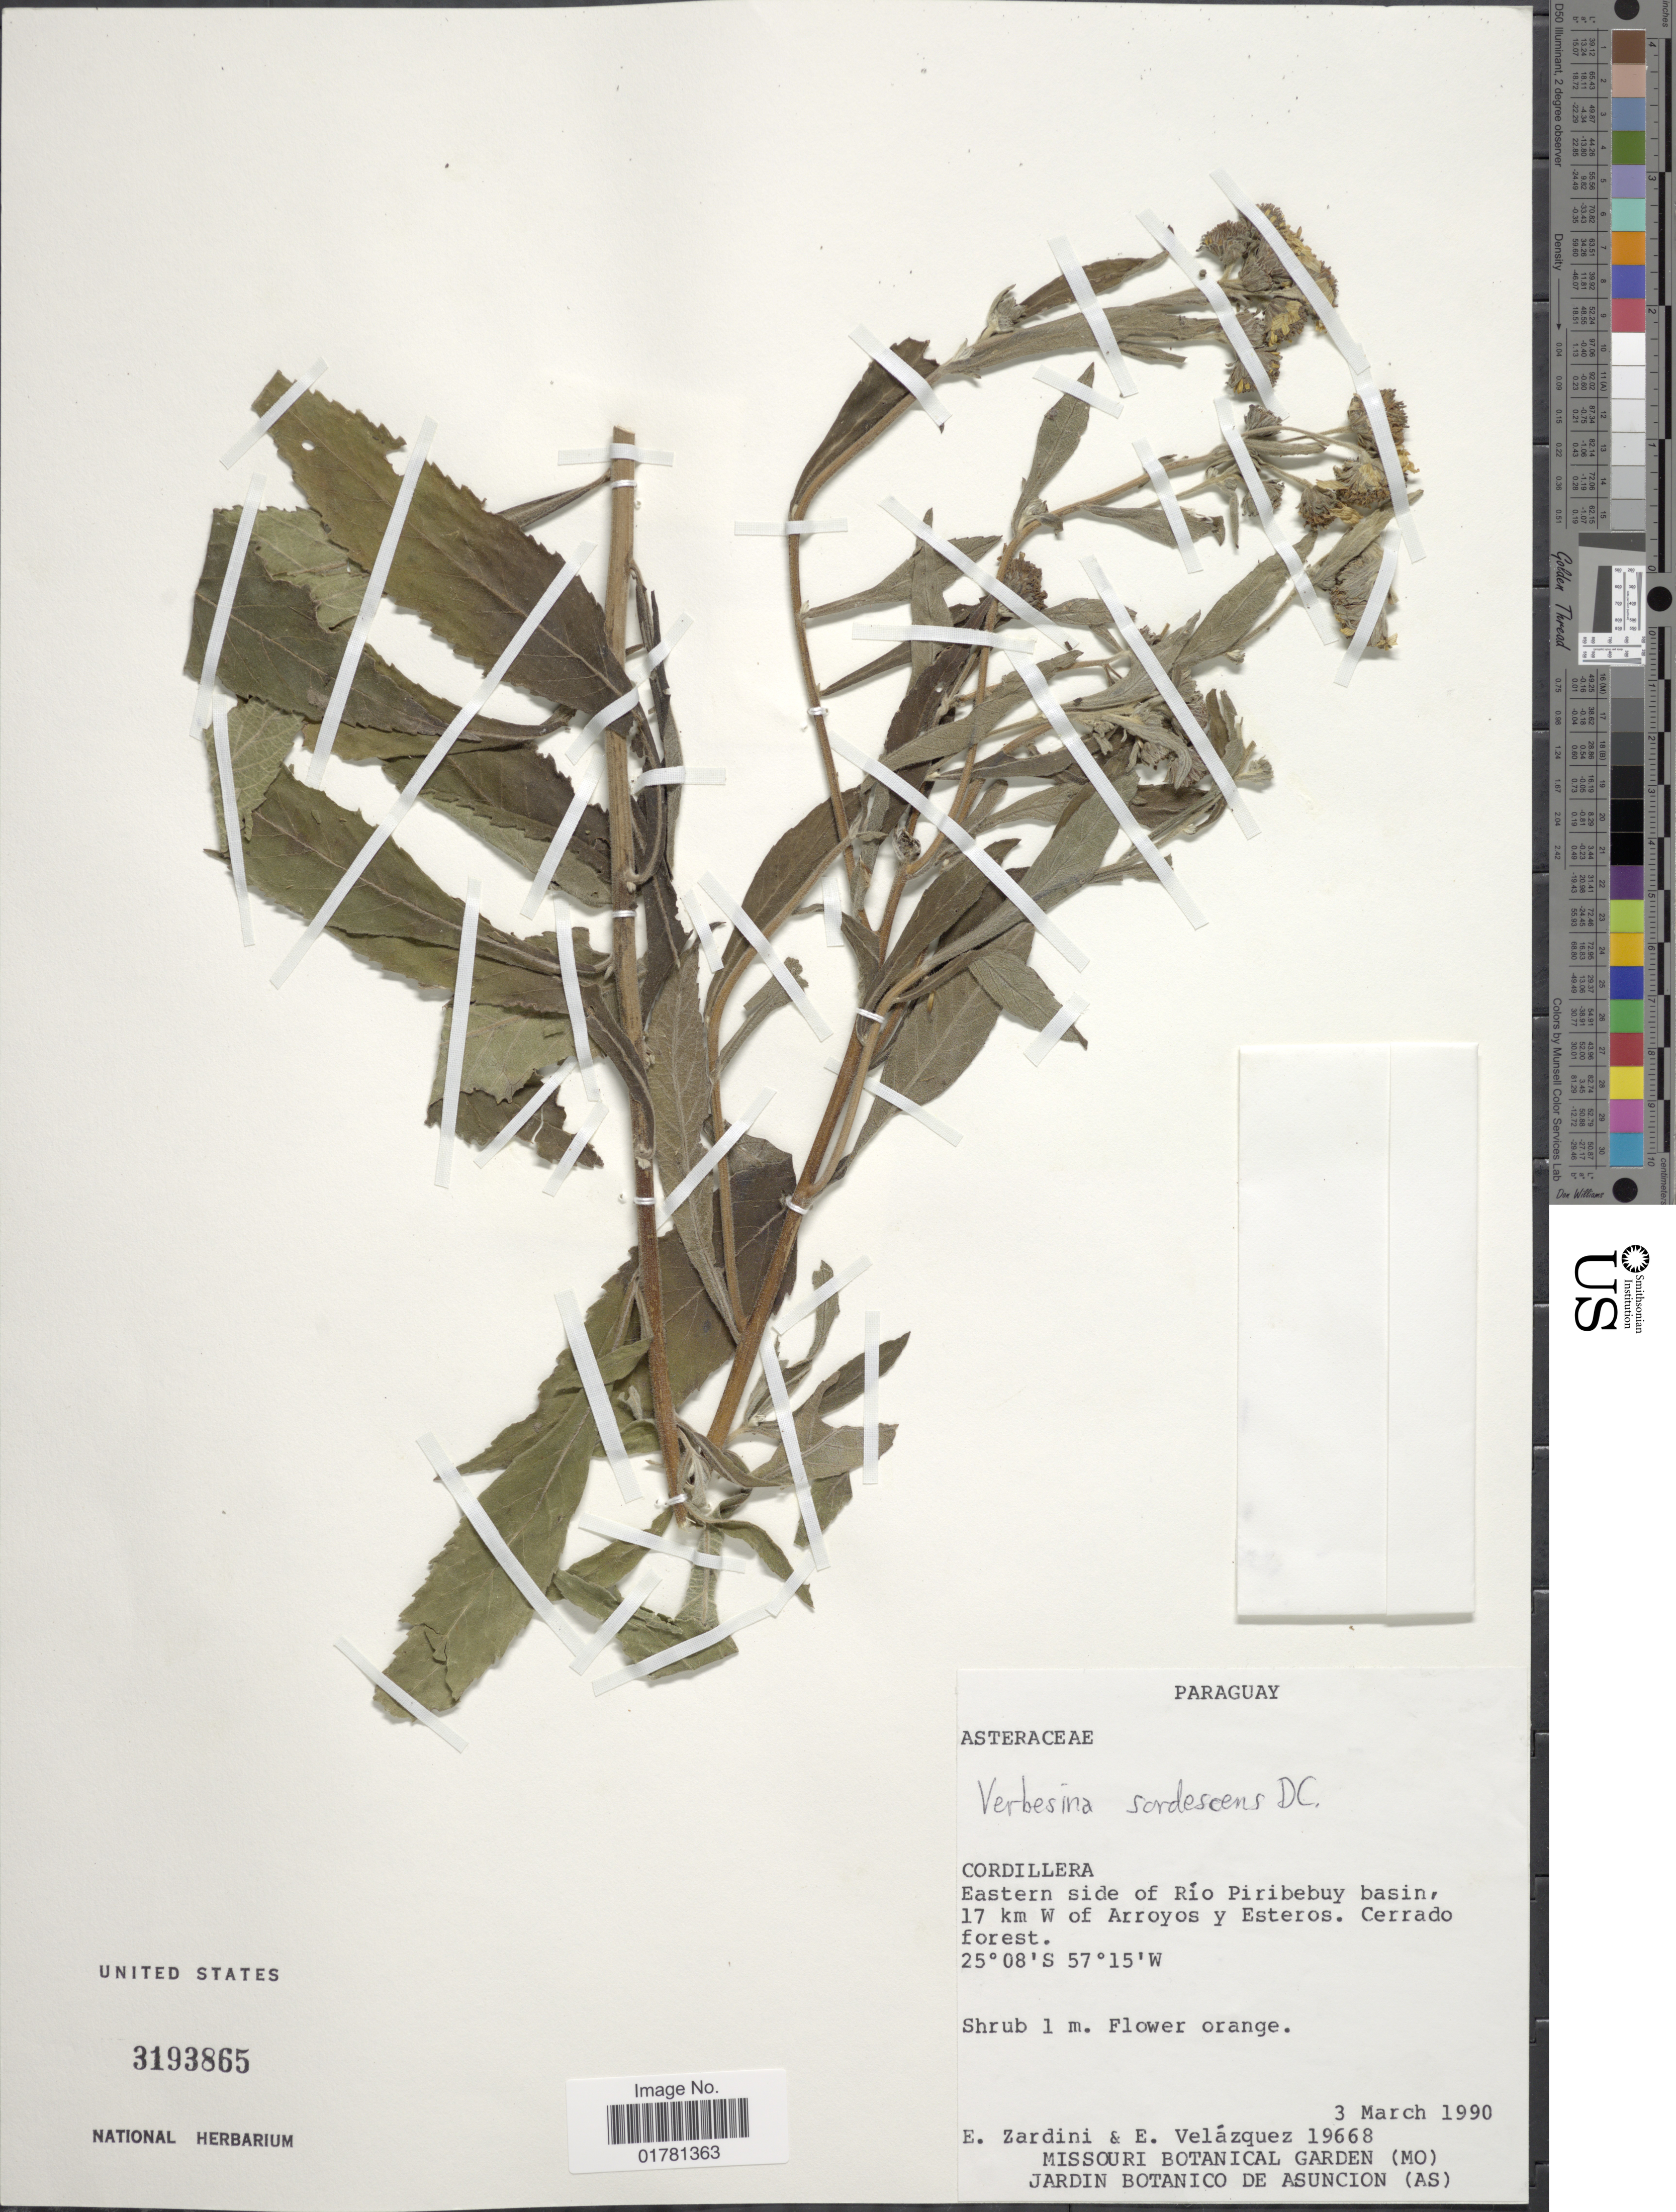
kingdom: Plantae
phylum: Tracheophyta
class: Magnoliopsida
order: Asterales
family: Asteraceae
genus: Verbesina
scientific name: Verbesina sordescens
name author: DC.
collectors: E. M. Zardini & E. Velazquez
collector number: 19668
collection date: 1990-03-03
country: Paraguay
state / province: Cordillera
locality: Eastern side of Río Piribebuy basin, 17 km W of Arroyos y Esteros. Cerrado forest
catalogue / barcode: US 3193865